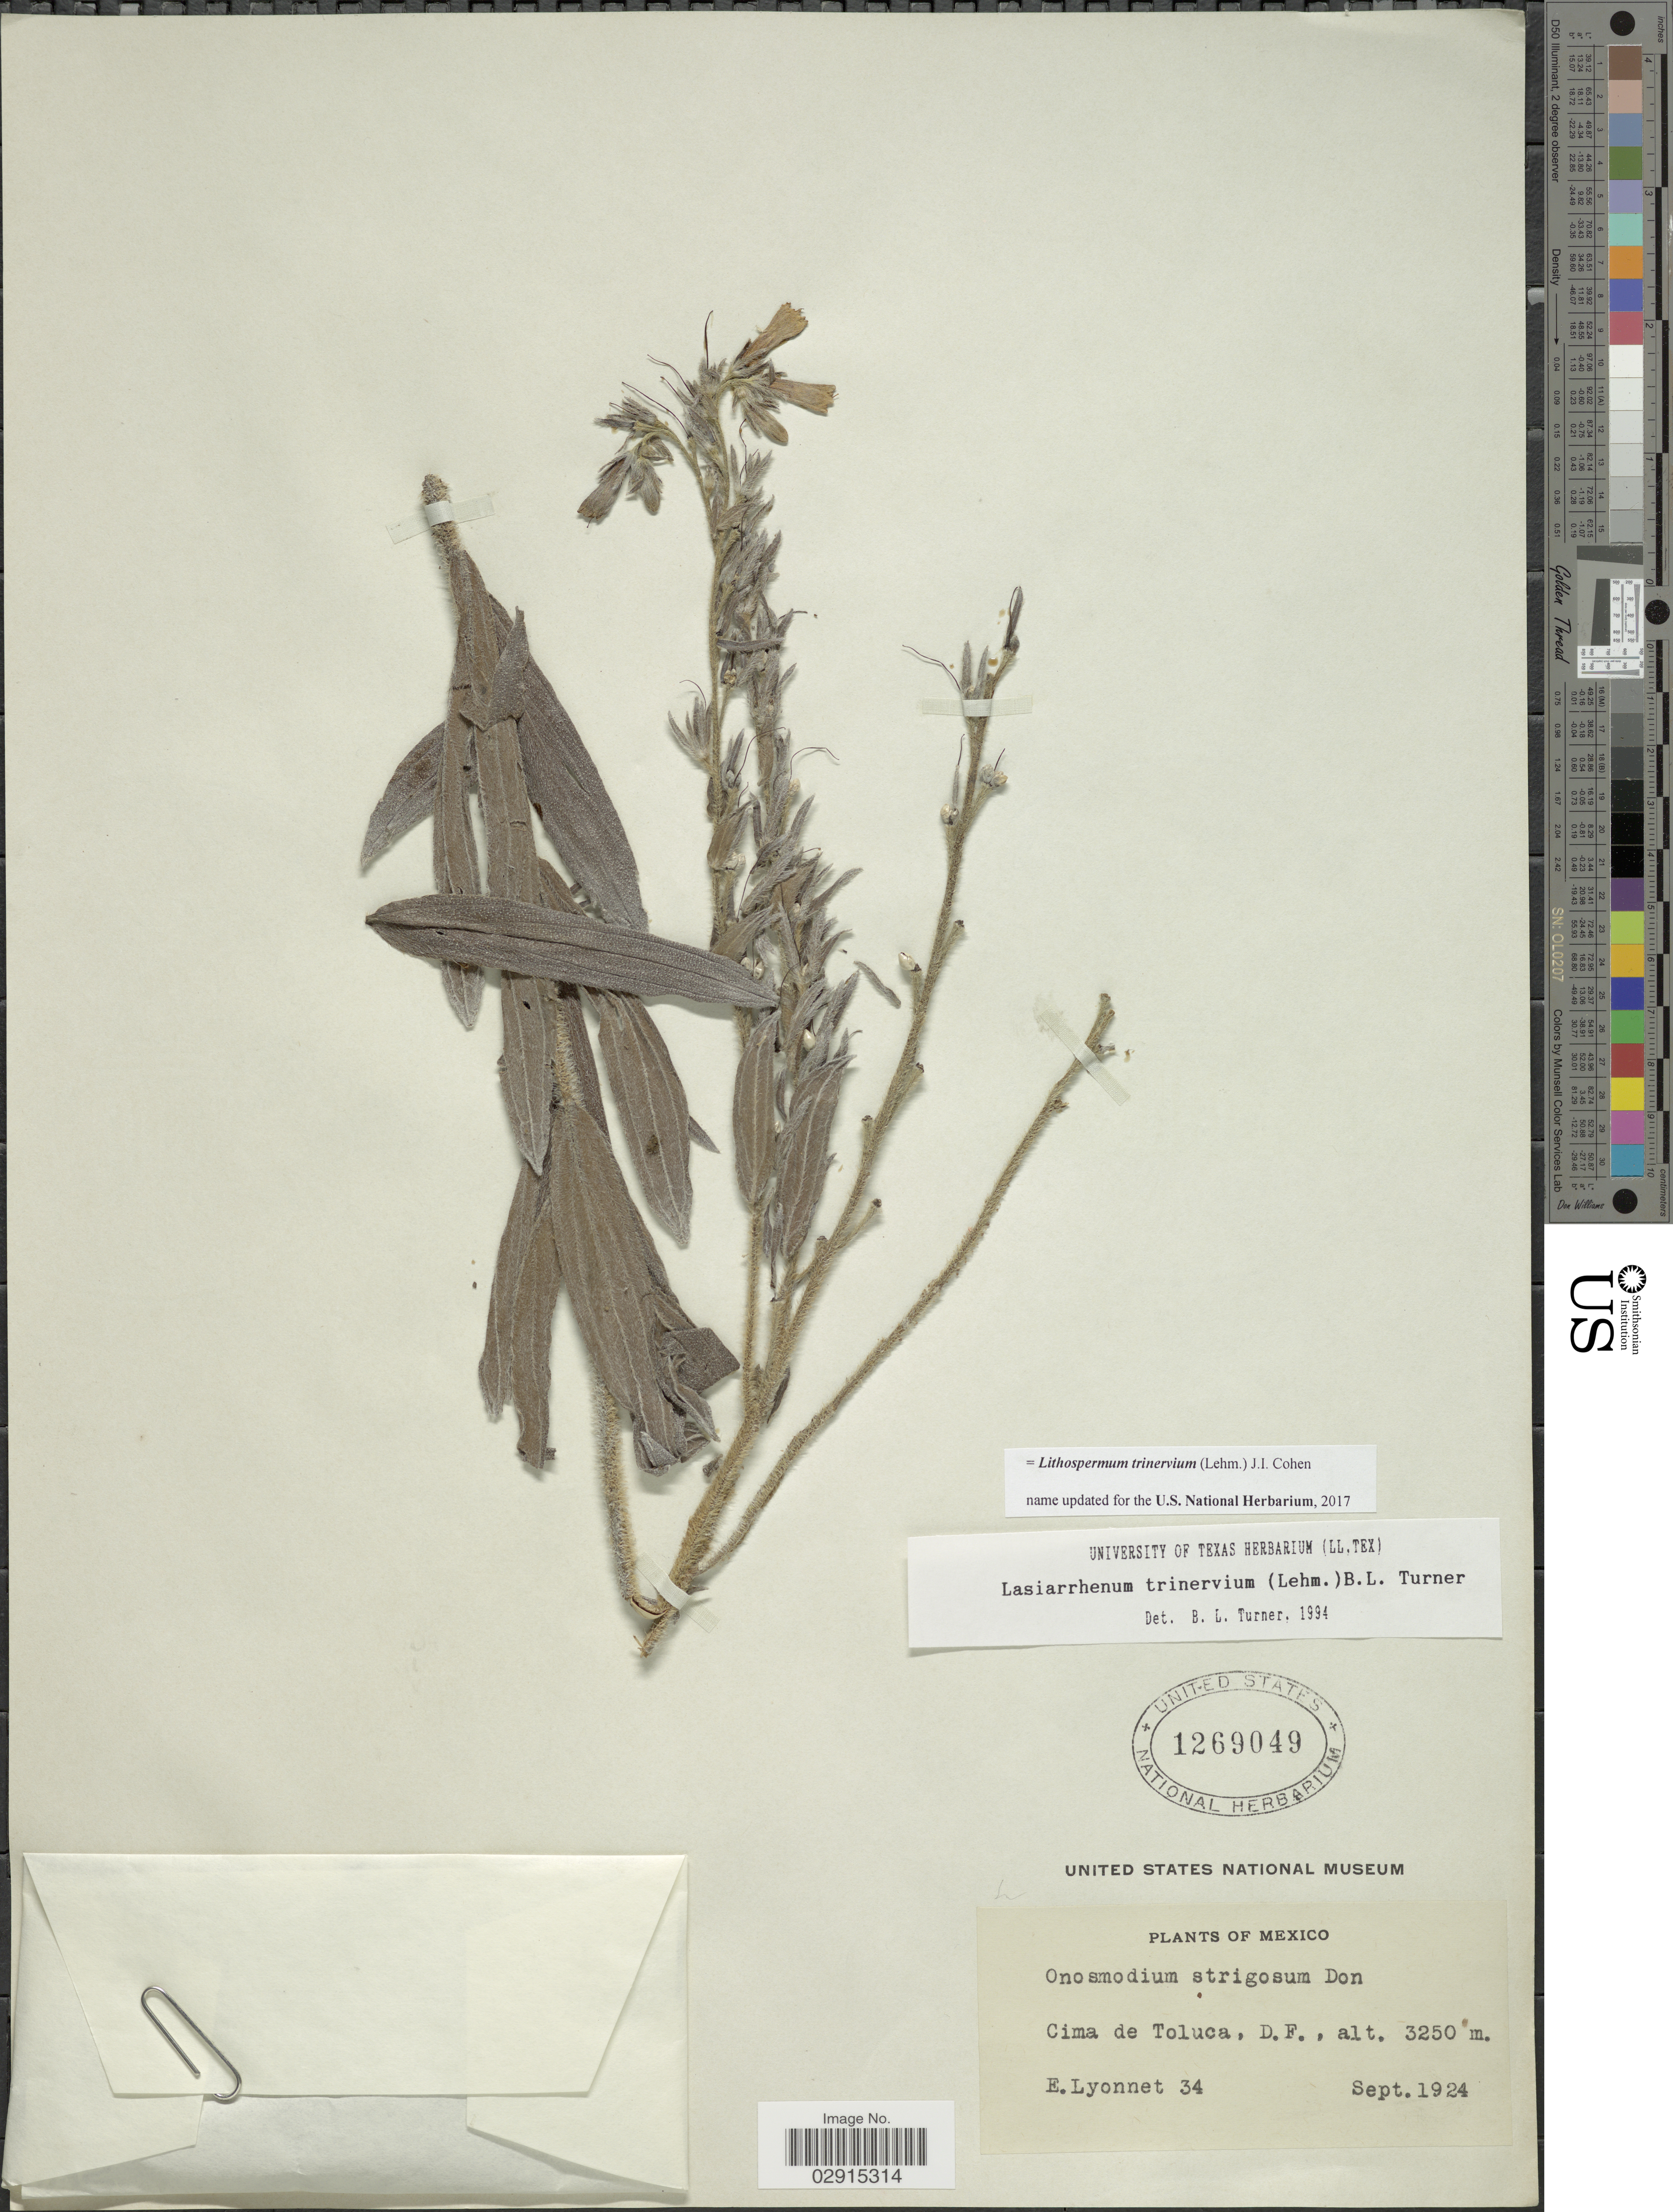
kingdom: Plantae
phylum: Tracheophyta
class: Magnoliopsida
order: Boraginales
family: Boraginaceae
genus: Lithospermum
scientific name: Lithospermum trinervium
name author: (Lehm.) J.I. Cohen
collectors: E. Lyonnet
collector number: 34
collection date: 1924-09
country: Mexico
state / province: Distrito Federal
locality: Cima de Toluca.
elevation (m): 3250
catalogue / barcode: US 1269049